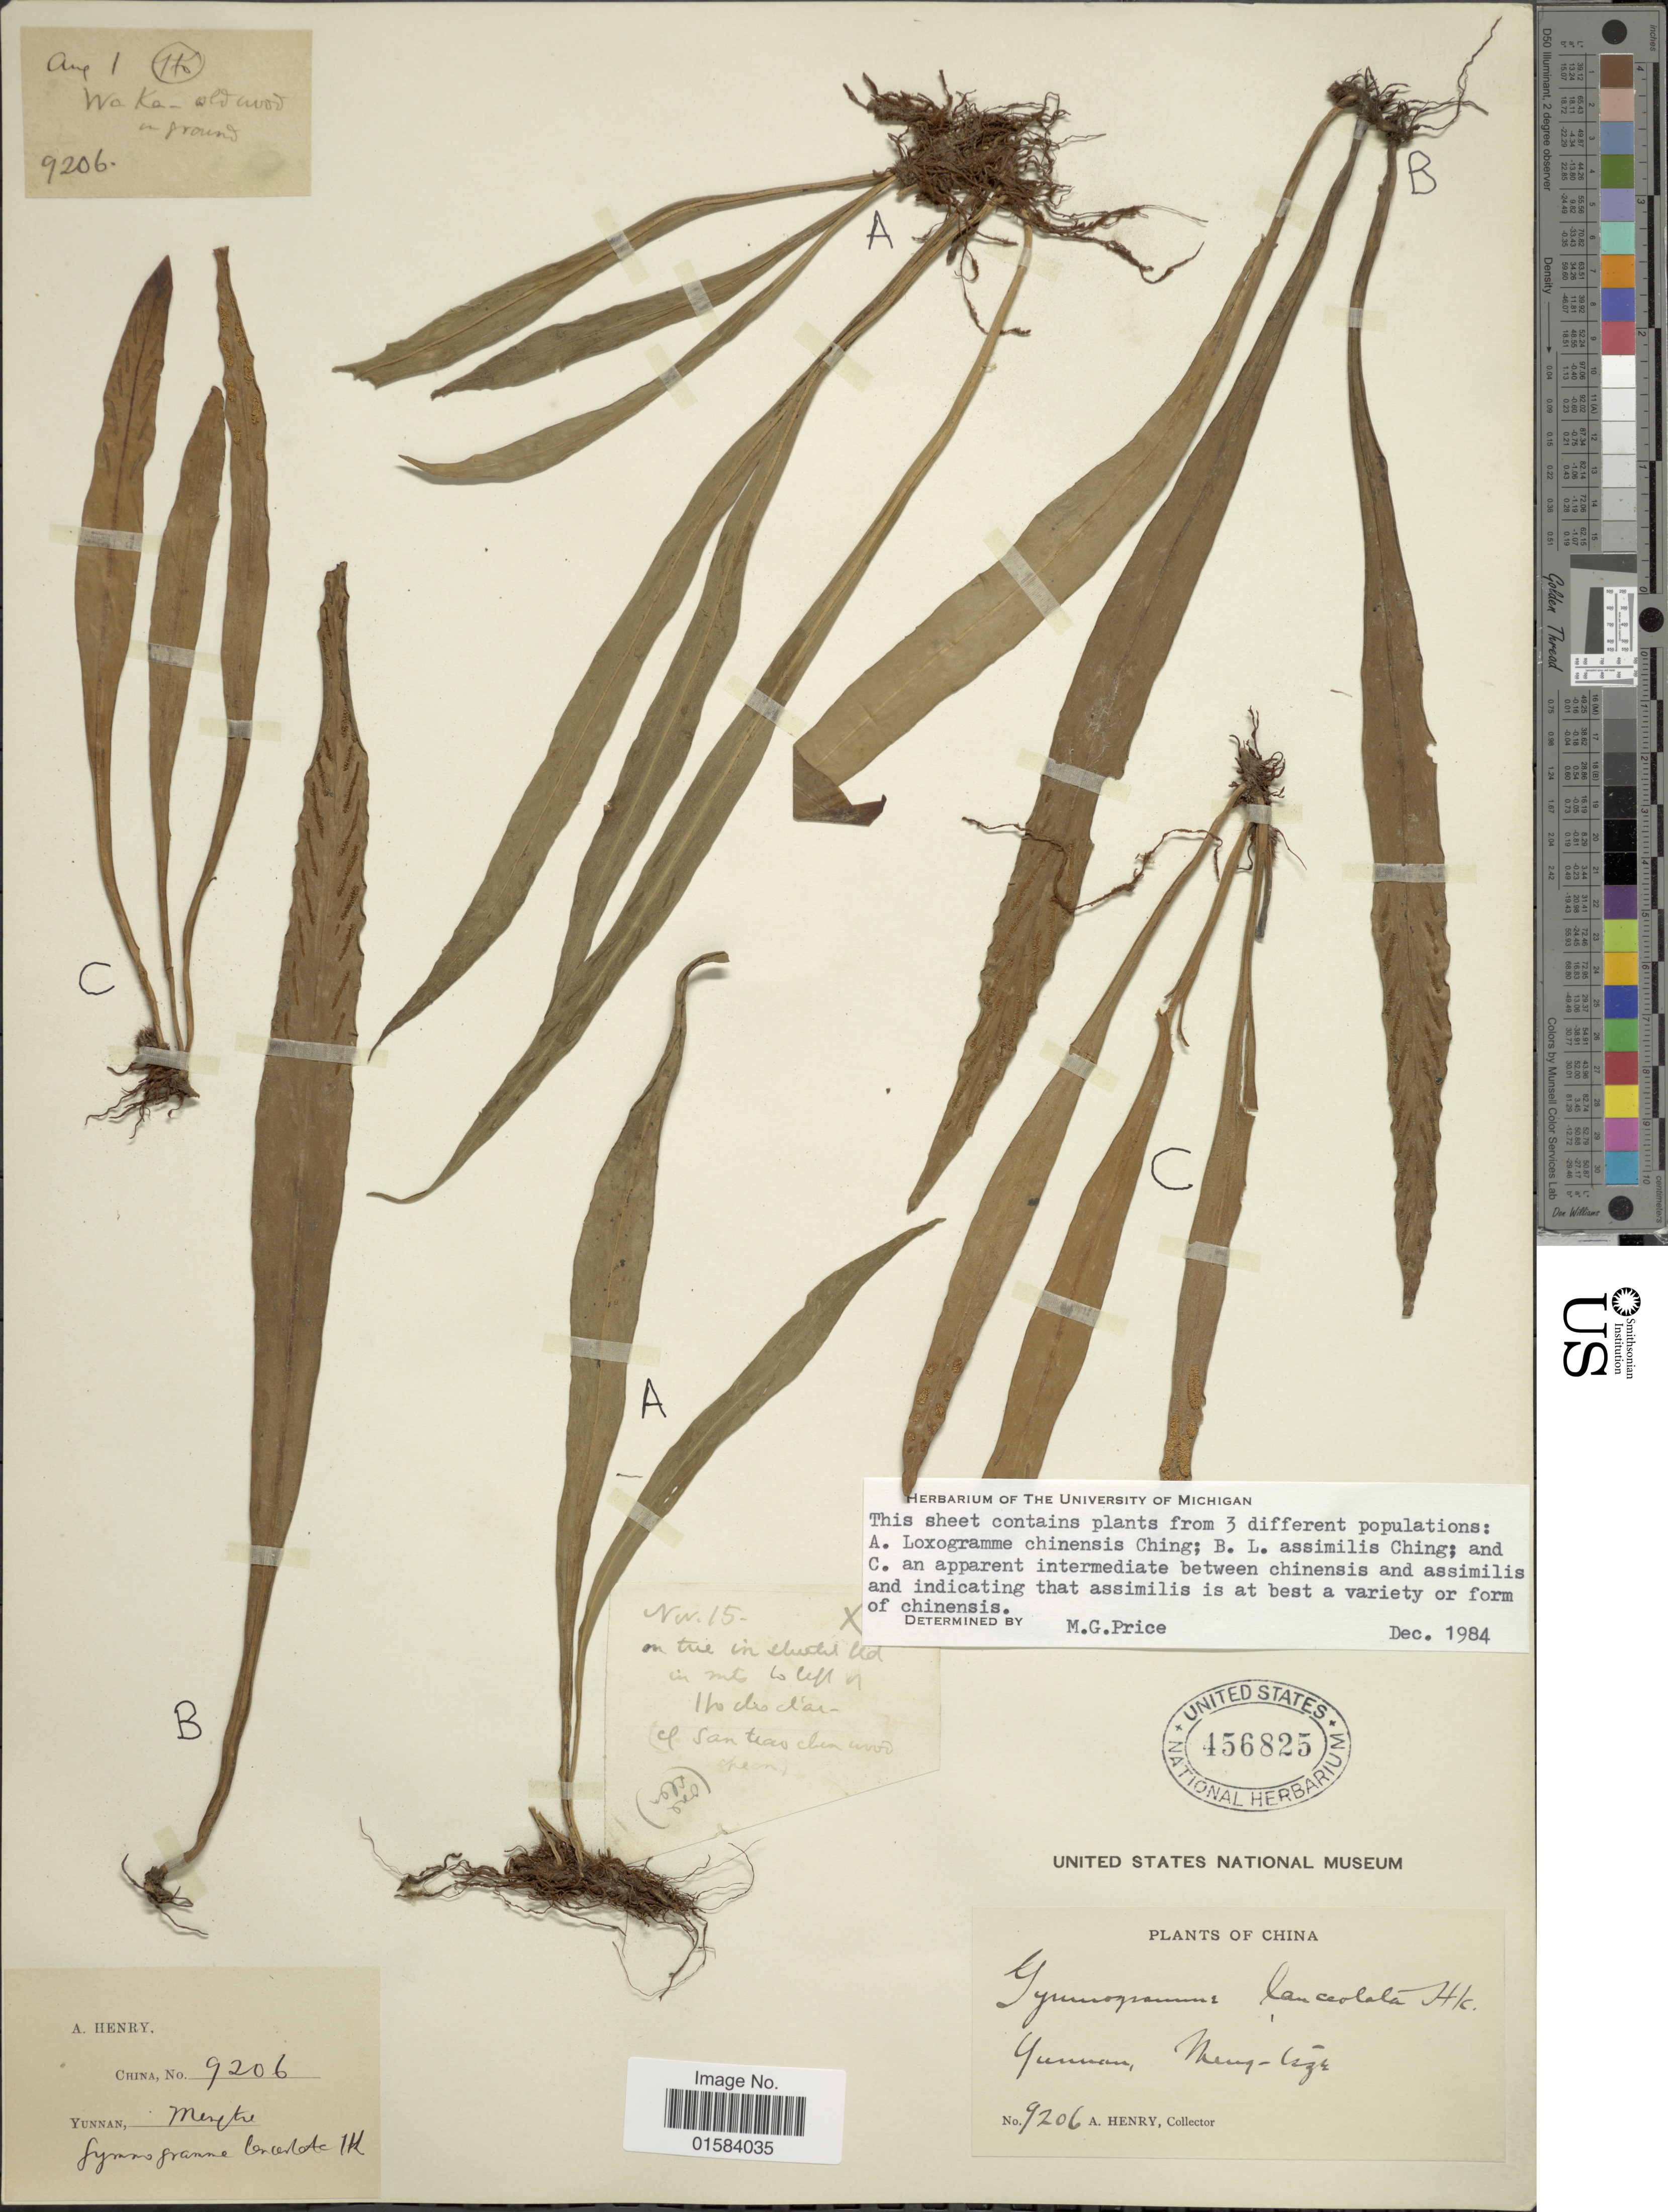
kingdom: Plantae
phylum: Tracheophyta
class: Polypodiopsida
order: Polypodiales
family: Polypodiaceae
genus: Loxogramme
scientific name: Loxogramme chinensis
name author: Ching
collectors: A. Henry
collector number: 9206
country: China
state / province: Yunnan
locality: Meng-tze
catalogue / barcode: US 456825